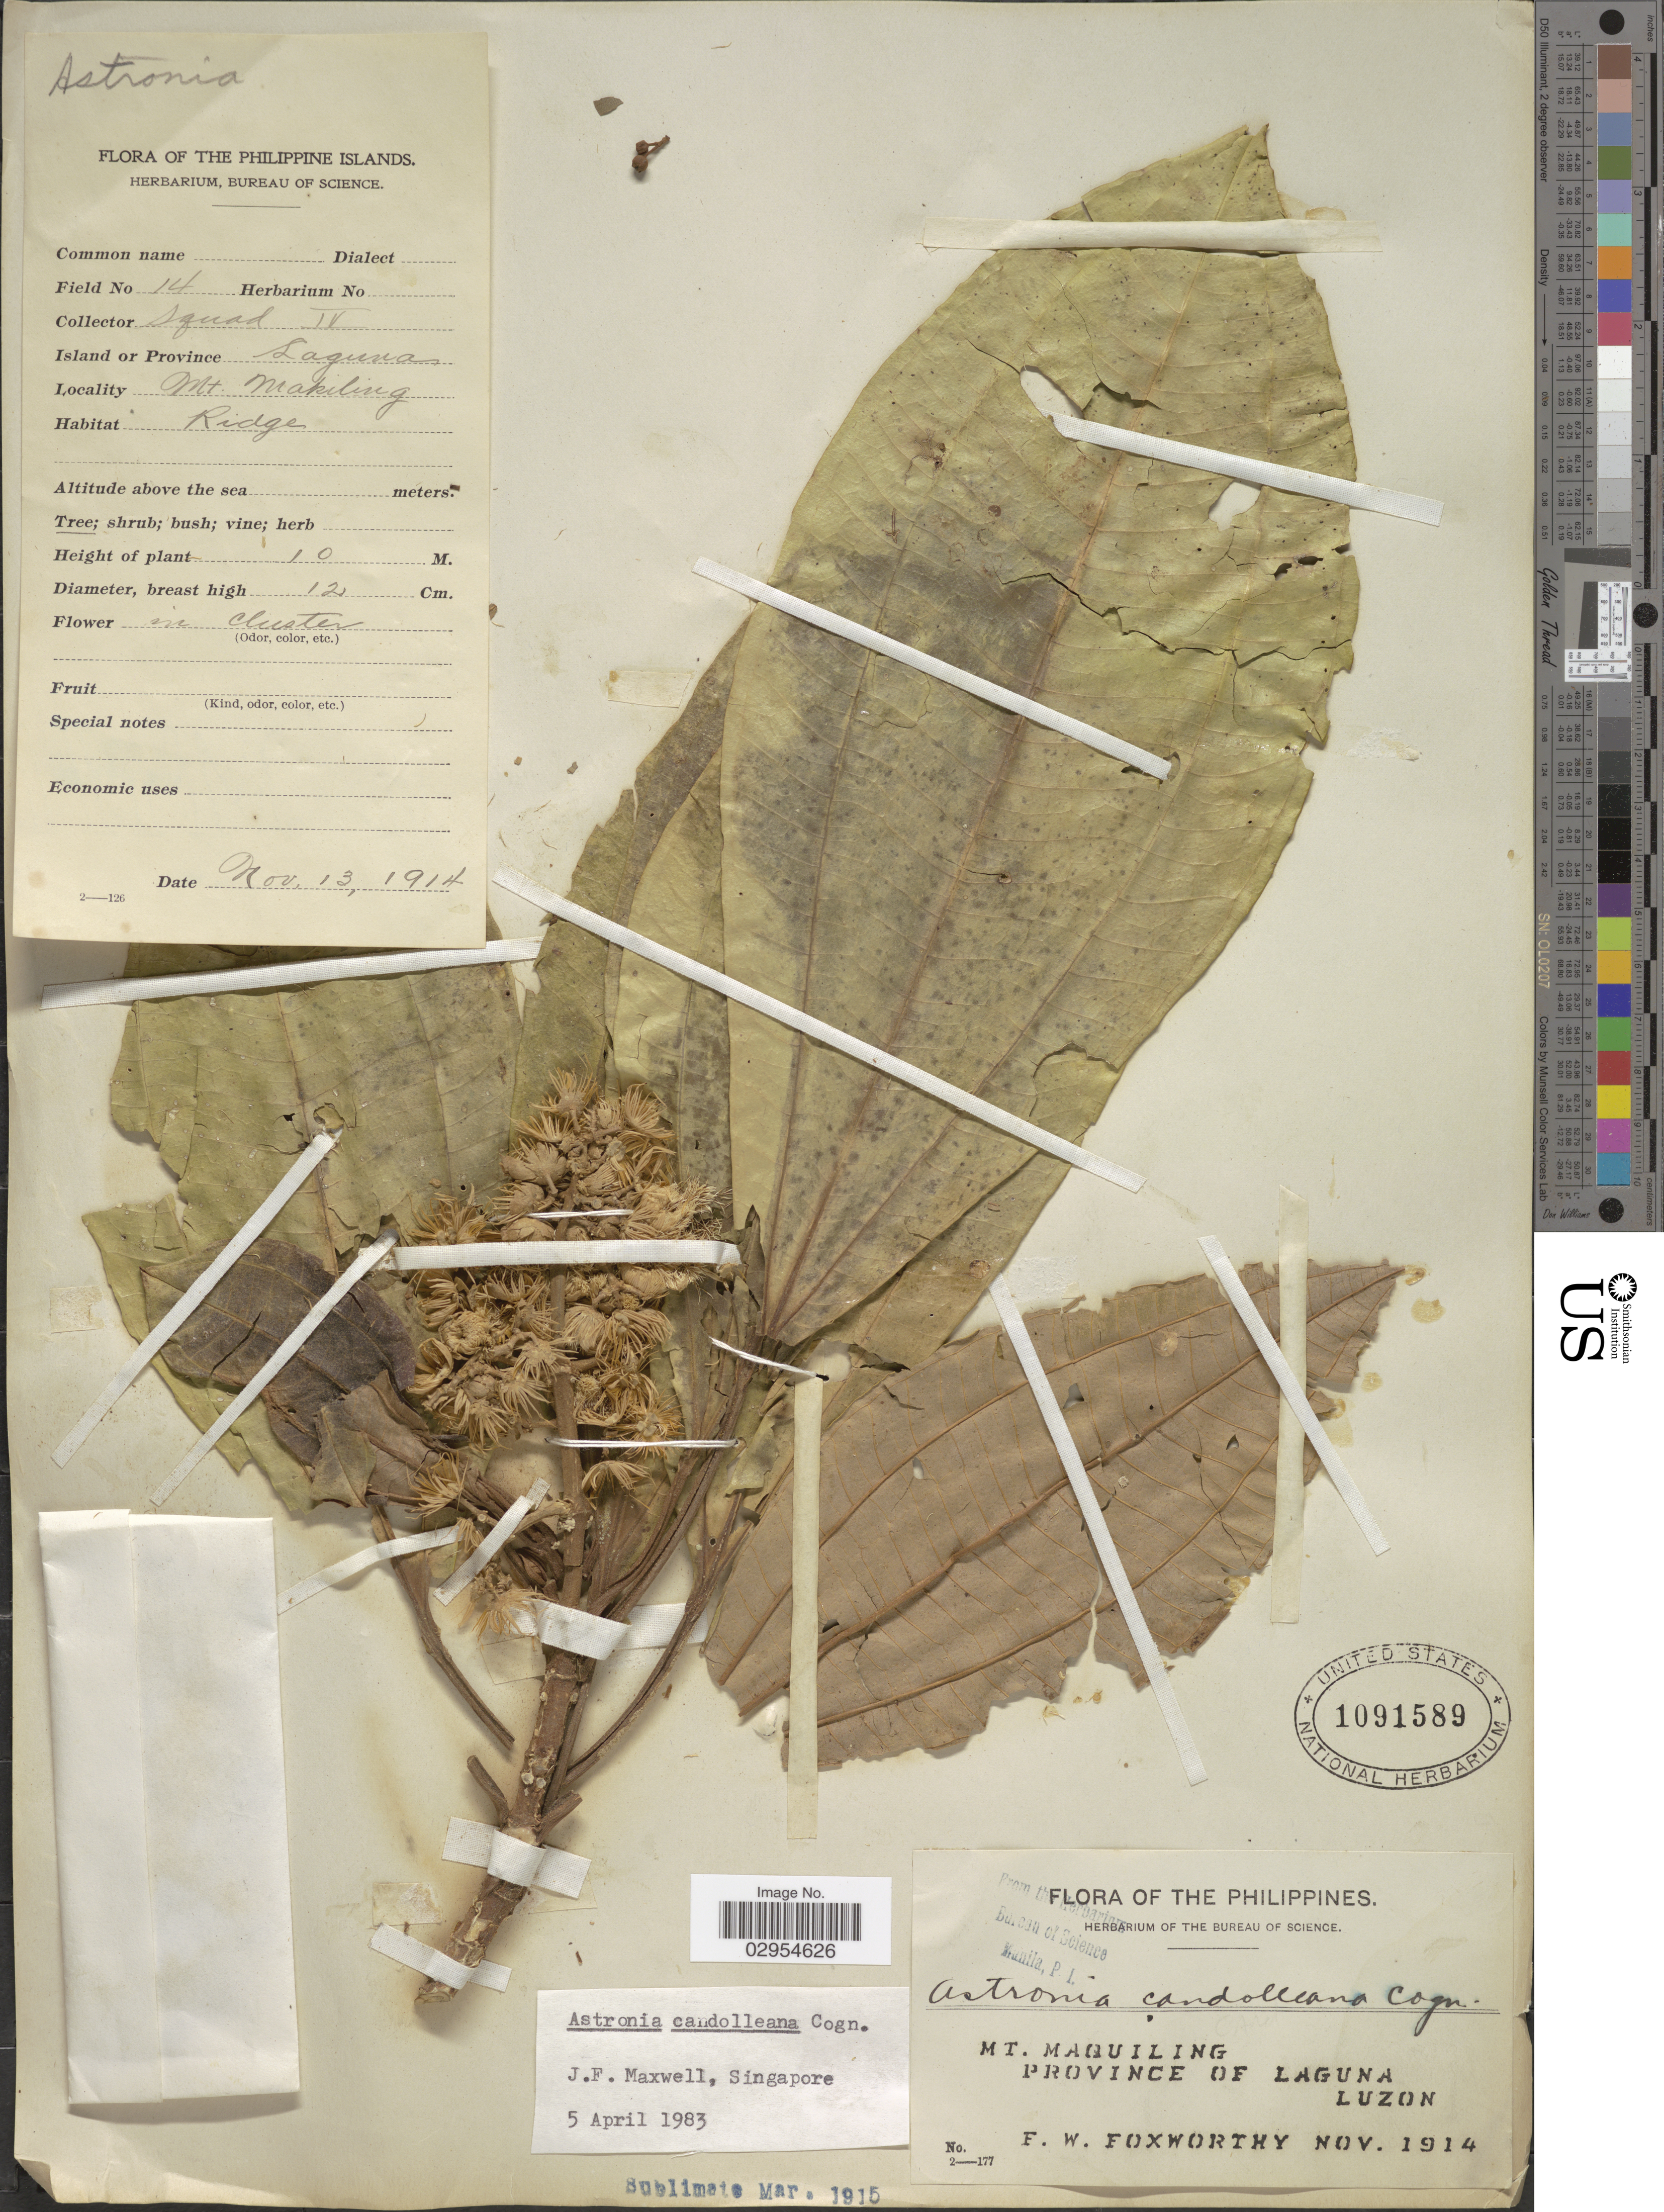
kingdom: Plantae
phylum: Tracheophyta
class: Magnoliopsida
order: Myrtales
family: Melastomataceae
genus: Astronia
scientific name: Astronia candolleana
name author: Cogn.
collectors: F. W. Foxworthy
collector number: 14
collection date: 1914-11-13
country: Philippines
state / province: Calabarzon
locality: Mt. Maquiling. Province of Laguna. Luzon.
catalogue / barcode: US 1091589